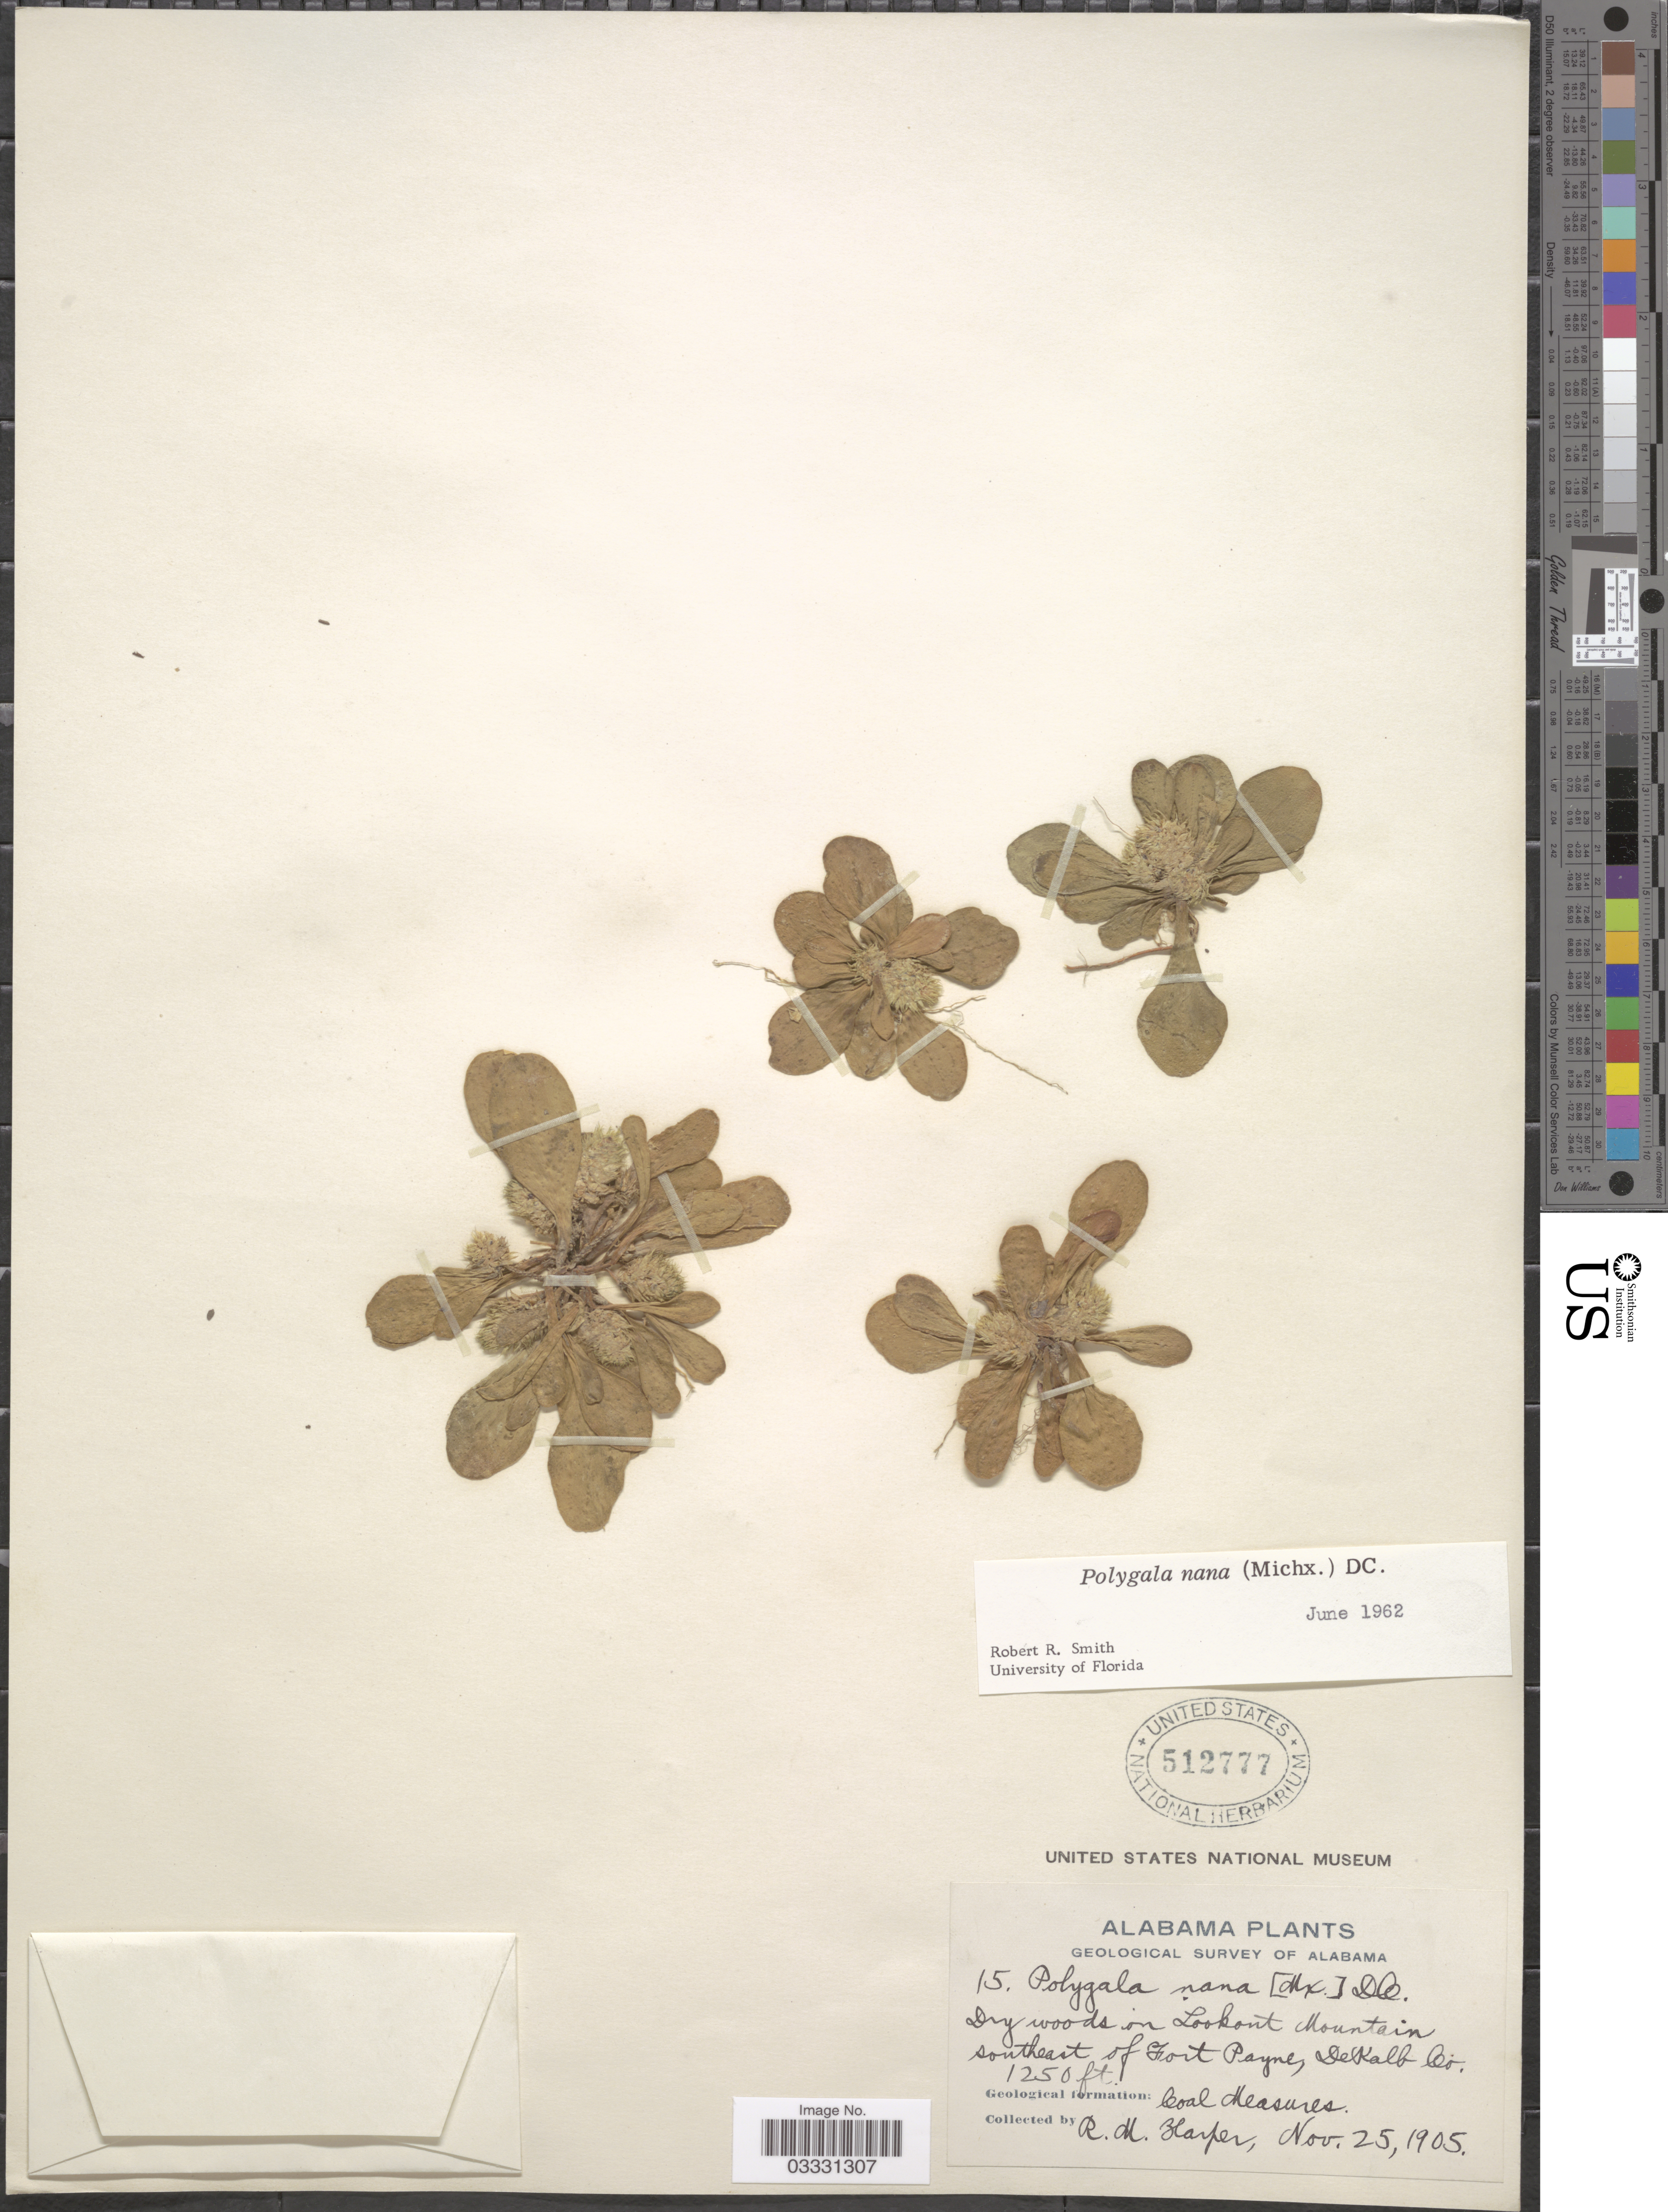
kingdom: Plantae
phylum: Tracheophyta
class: Magnoliopsida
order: Fabales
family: Polygalaceae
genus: Polygala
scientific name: Polygala nana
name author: (Michx.) DC.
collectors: R. H. Harper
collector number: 15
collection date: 1905-11-25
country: United States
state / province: Alabama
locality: Dry woods on Lookout Mountain southeast of Fort Payne, De Kalb Co. Geological formation: Coal Measures.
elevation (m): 381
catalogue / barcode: US 512777